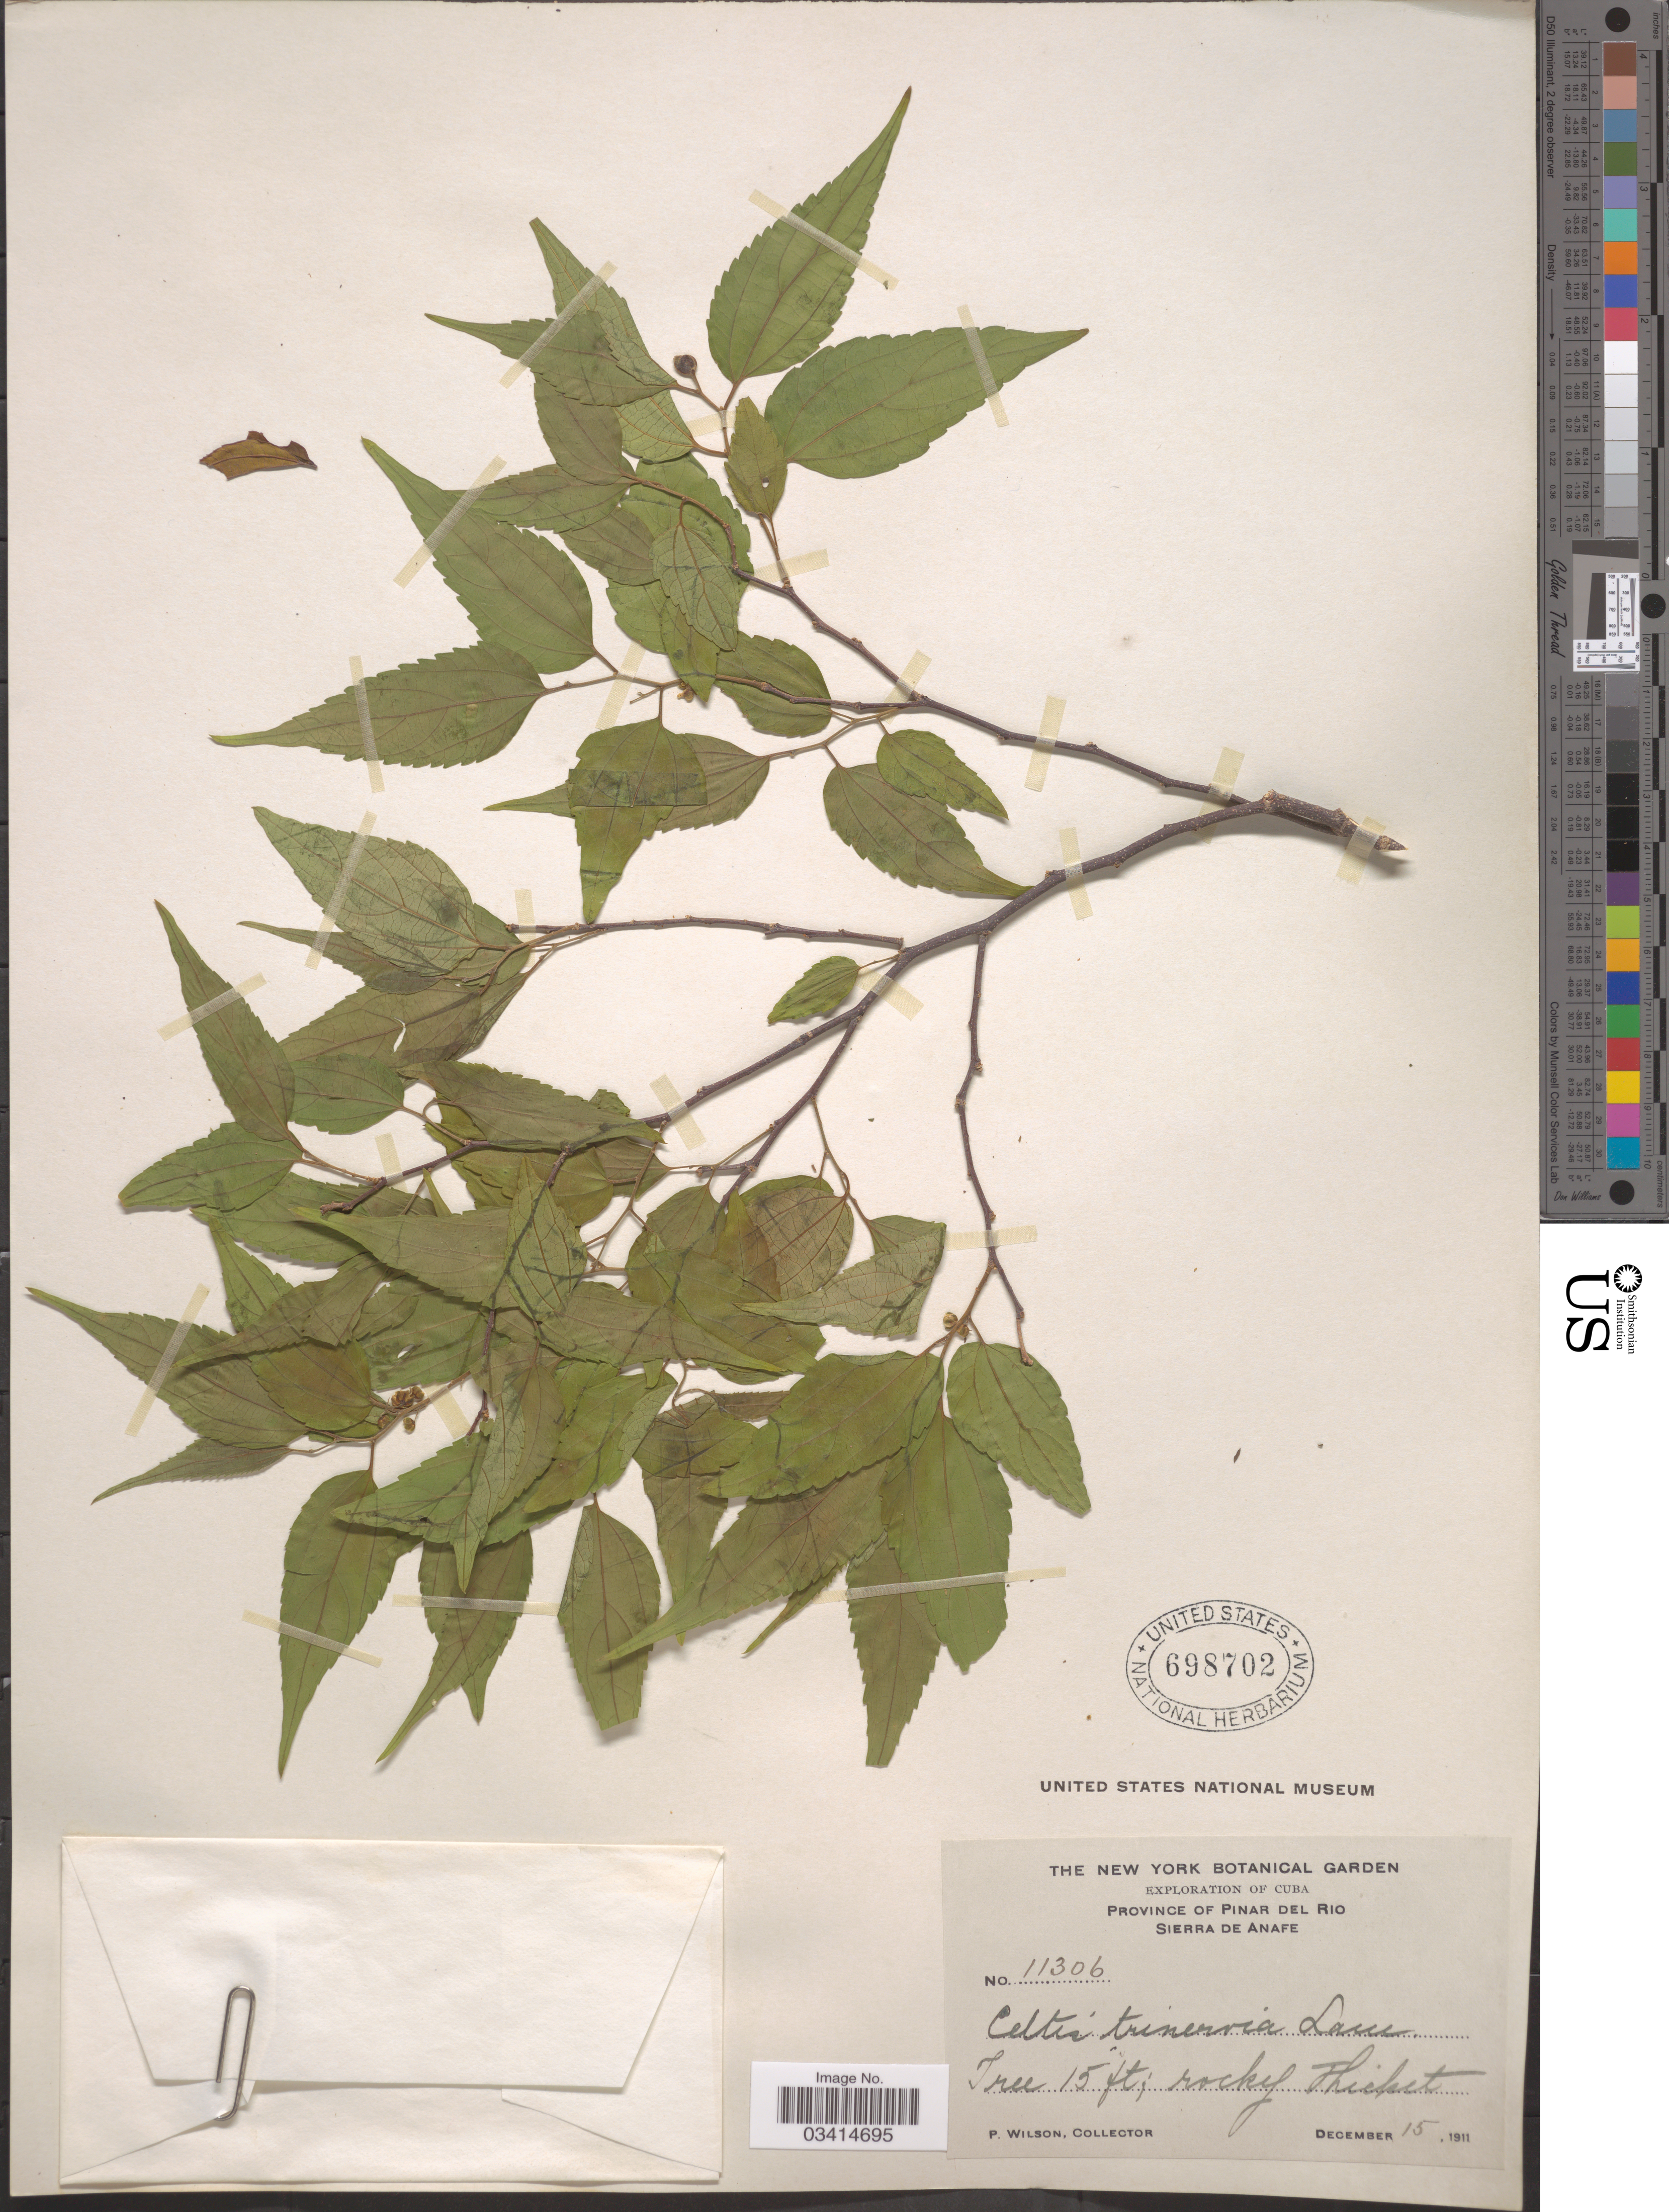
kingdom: Plantae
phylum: Tracheophyta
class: Magnoliopsida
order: Rosales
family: Cannabaceae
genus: Celtis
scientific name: Celtis trinervia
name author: Lam.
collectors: P. Wilson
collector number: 11306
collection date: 1911-12-15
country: Cuba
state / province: Pinar del Río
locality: Sierra de Anafe.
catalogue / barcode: US 698702